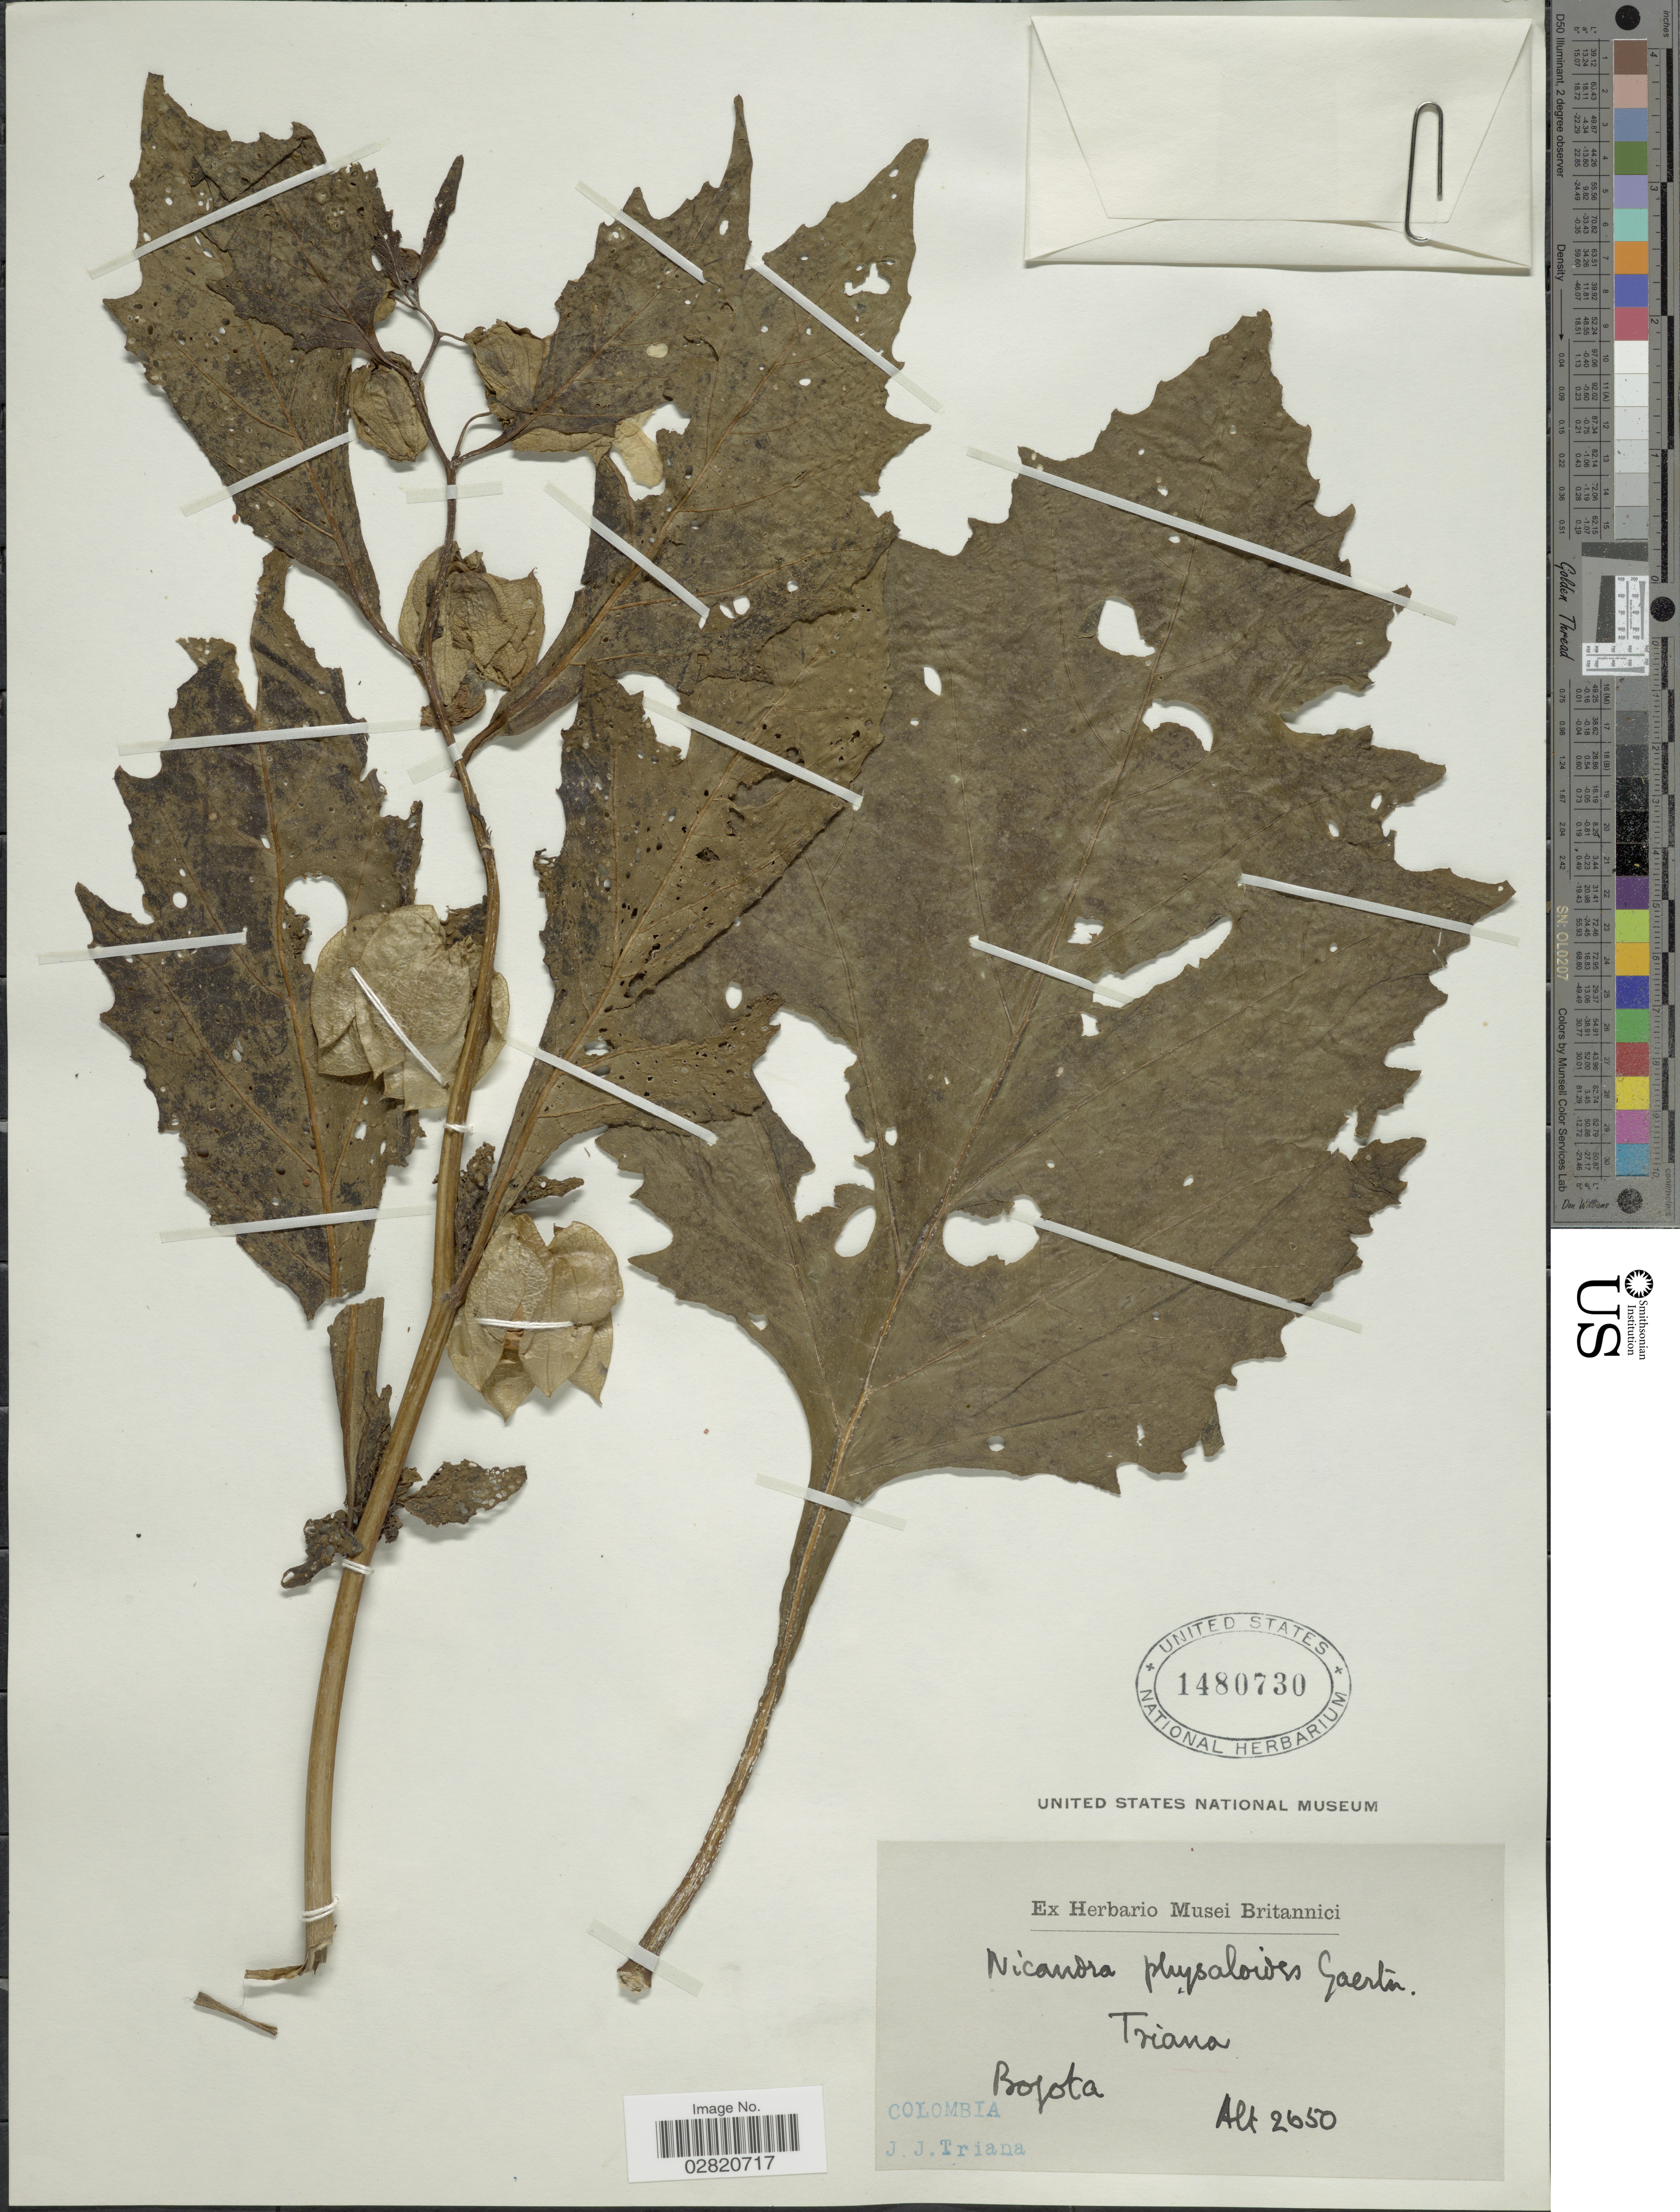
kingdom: Plantae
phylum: Tracheophyta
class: Magnoliopsida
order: Solanales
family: Solanaceae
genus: Nicandra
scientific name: Nicandra physalodes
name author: (L.) Gaertn.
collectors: J. J. Triana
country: Colombia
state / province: Bogota D.C.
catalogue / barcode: US 1480730